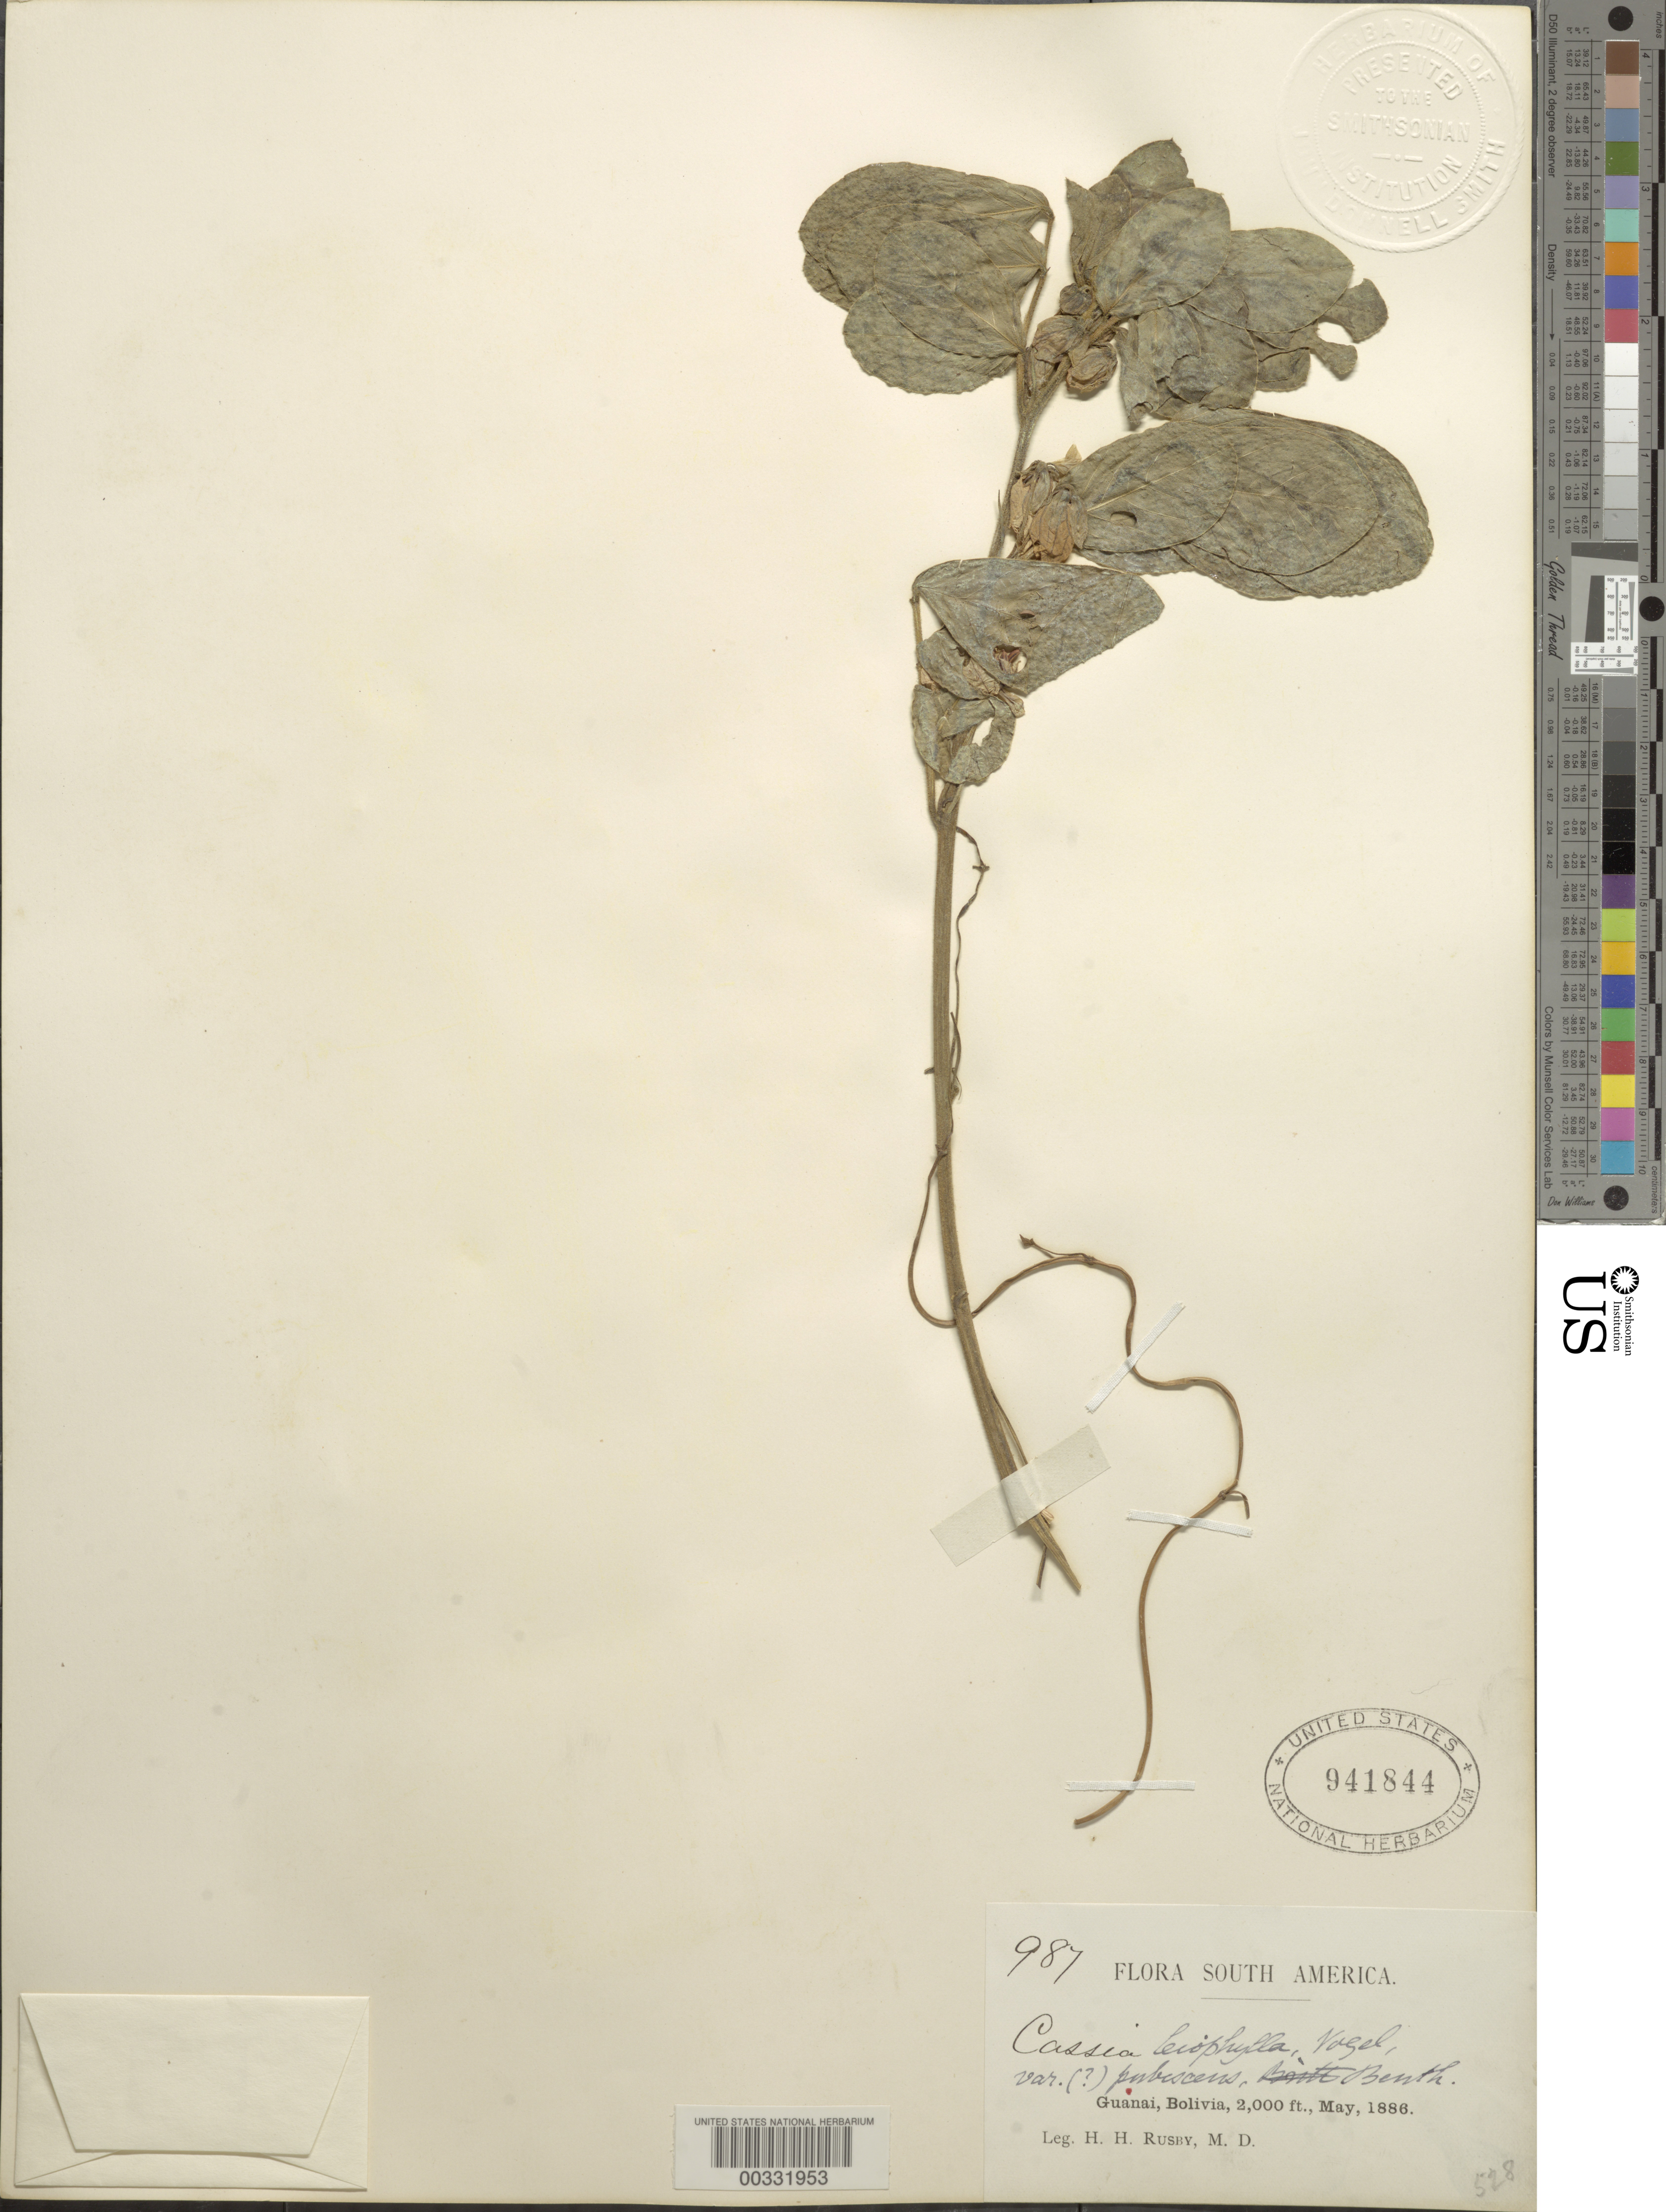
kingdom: Plantae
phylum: Tracheophyta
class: Magnoliopsida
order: Fabales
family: Fabaceae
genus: Senna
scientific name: Senna cobanensis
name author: (Britton) H.S. Irwin & Barneby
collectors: H. H. Rusby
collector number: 987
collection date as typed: May, 1886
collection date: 1886-05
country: Bolivia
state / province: La Páz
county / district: Larecaja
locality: Guanay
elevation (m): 610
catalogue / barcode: US 941844